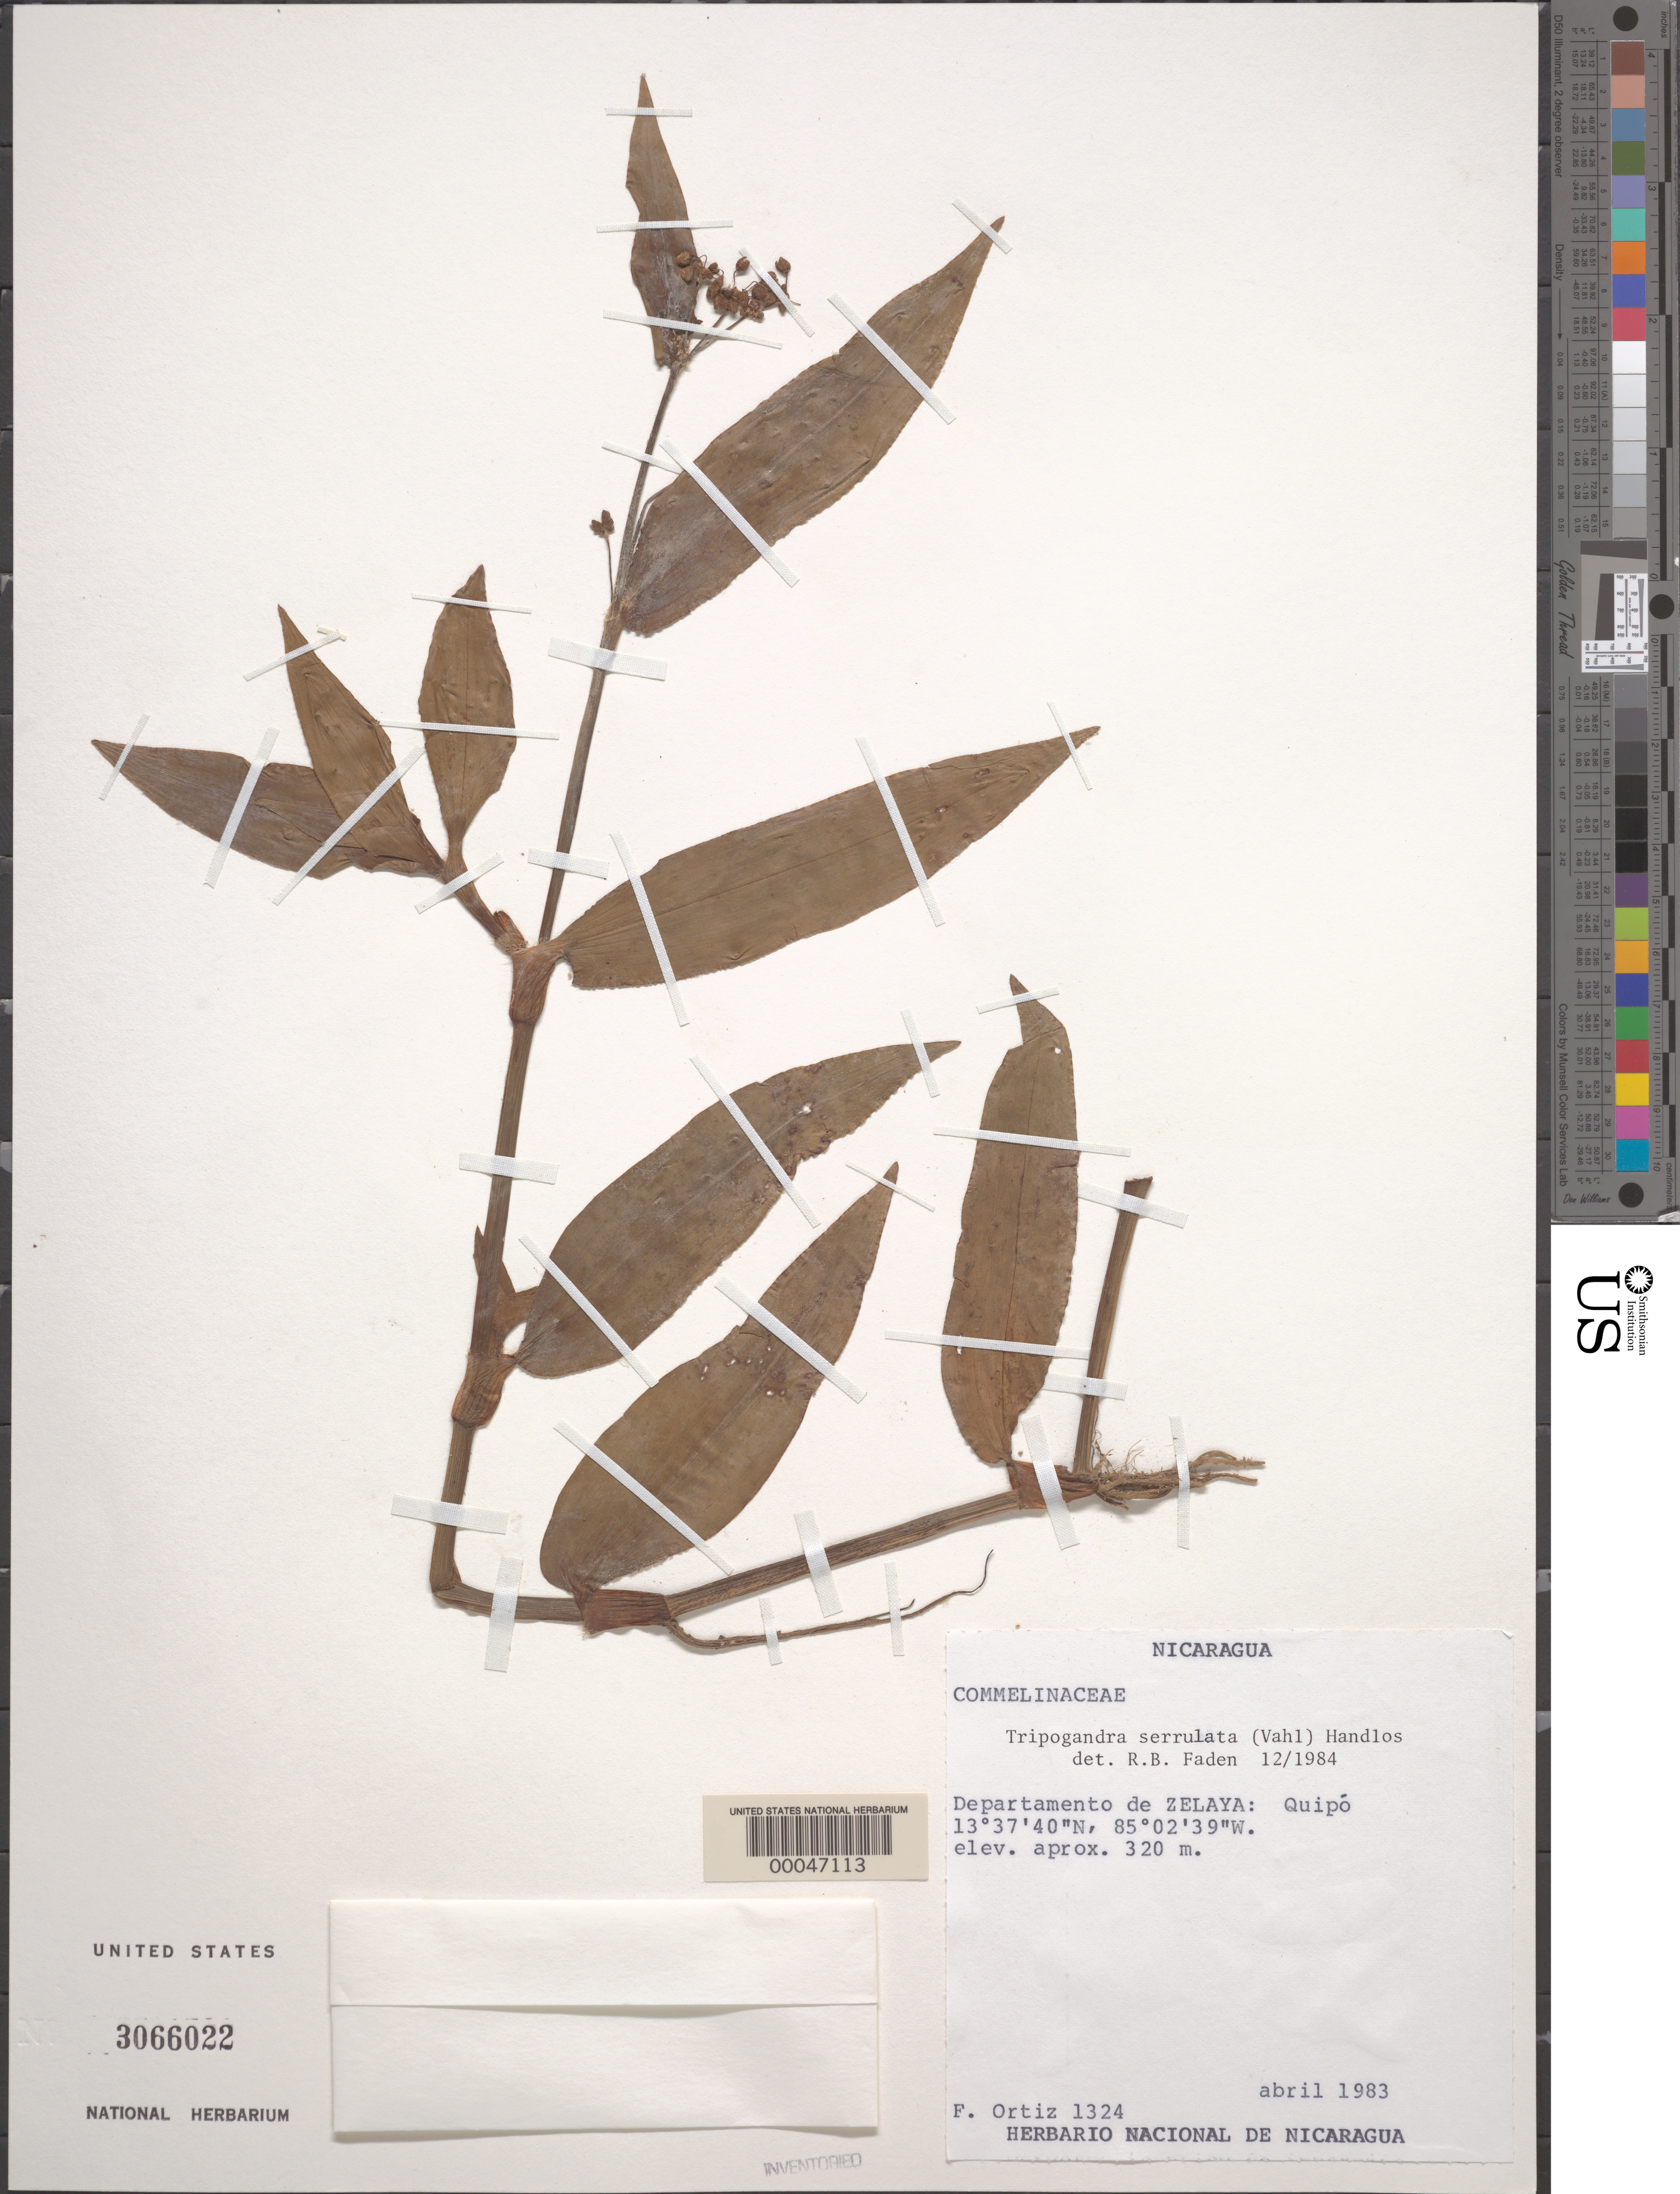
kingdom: Plantae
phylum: Tracheophyta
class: Liliopsida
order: Commelinales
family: Commelinaceae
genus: Tripogandra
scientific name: Tripogandra serrulata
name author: (Vahl) Handlos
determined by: Faden, Robert B., (US), Smithsonian Institution - National Museum of Natural History (UNITED STATES)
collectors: F. Ortiz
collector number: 1324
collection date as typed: Apr 1983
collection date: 1983-04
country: Nicaragua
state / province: Atlántico Norte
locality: Quipo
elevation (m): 320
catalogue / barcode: US 3066022